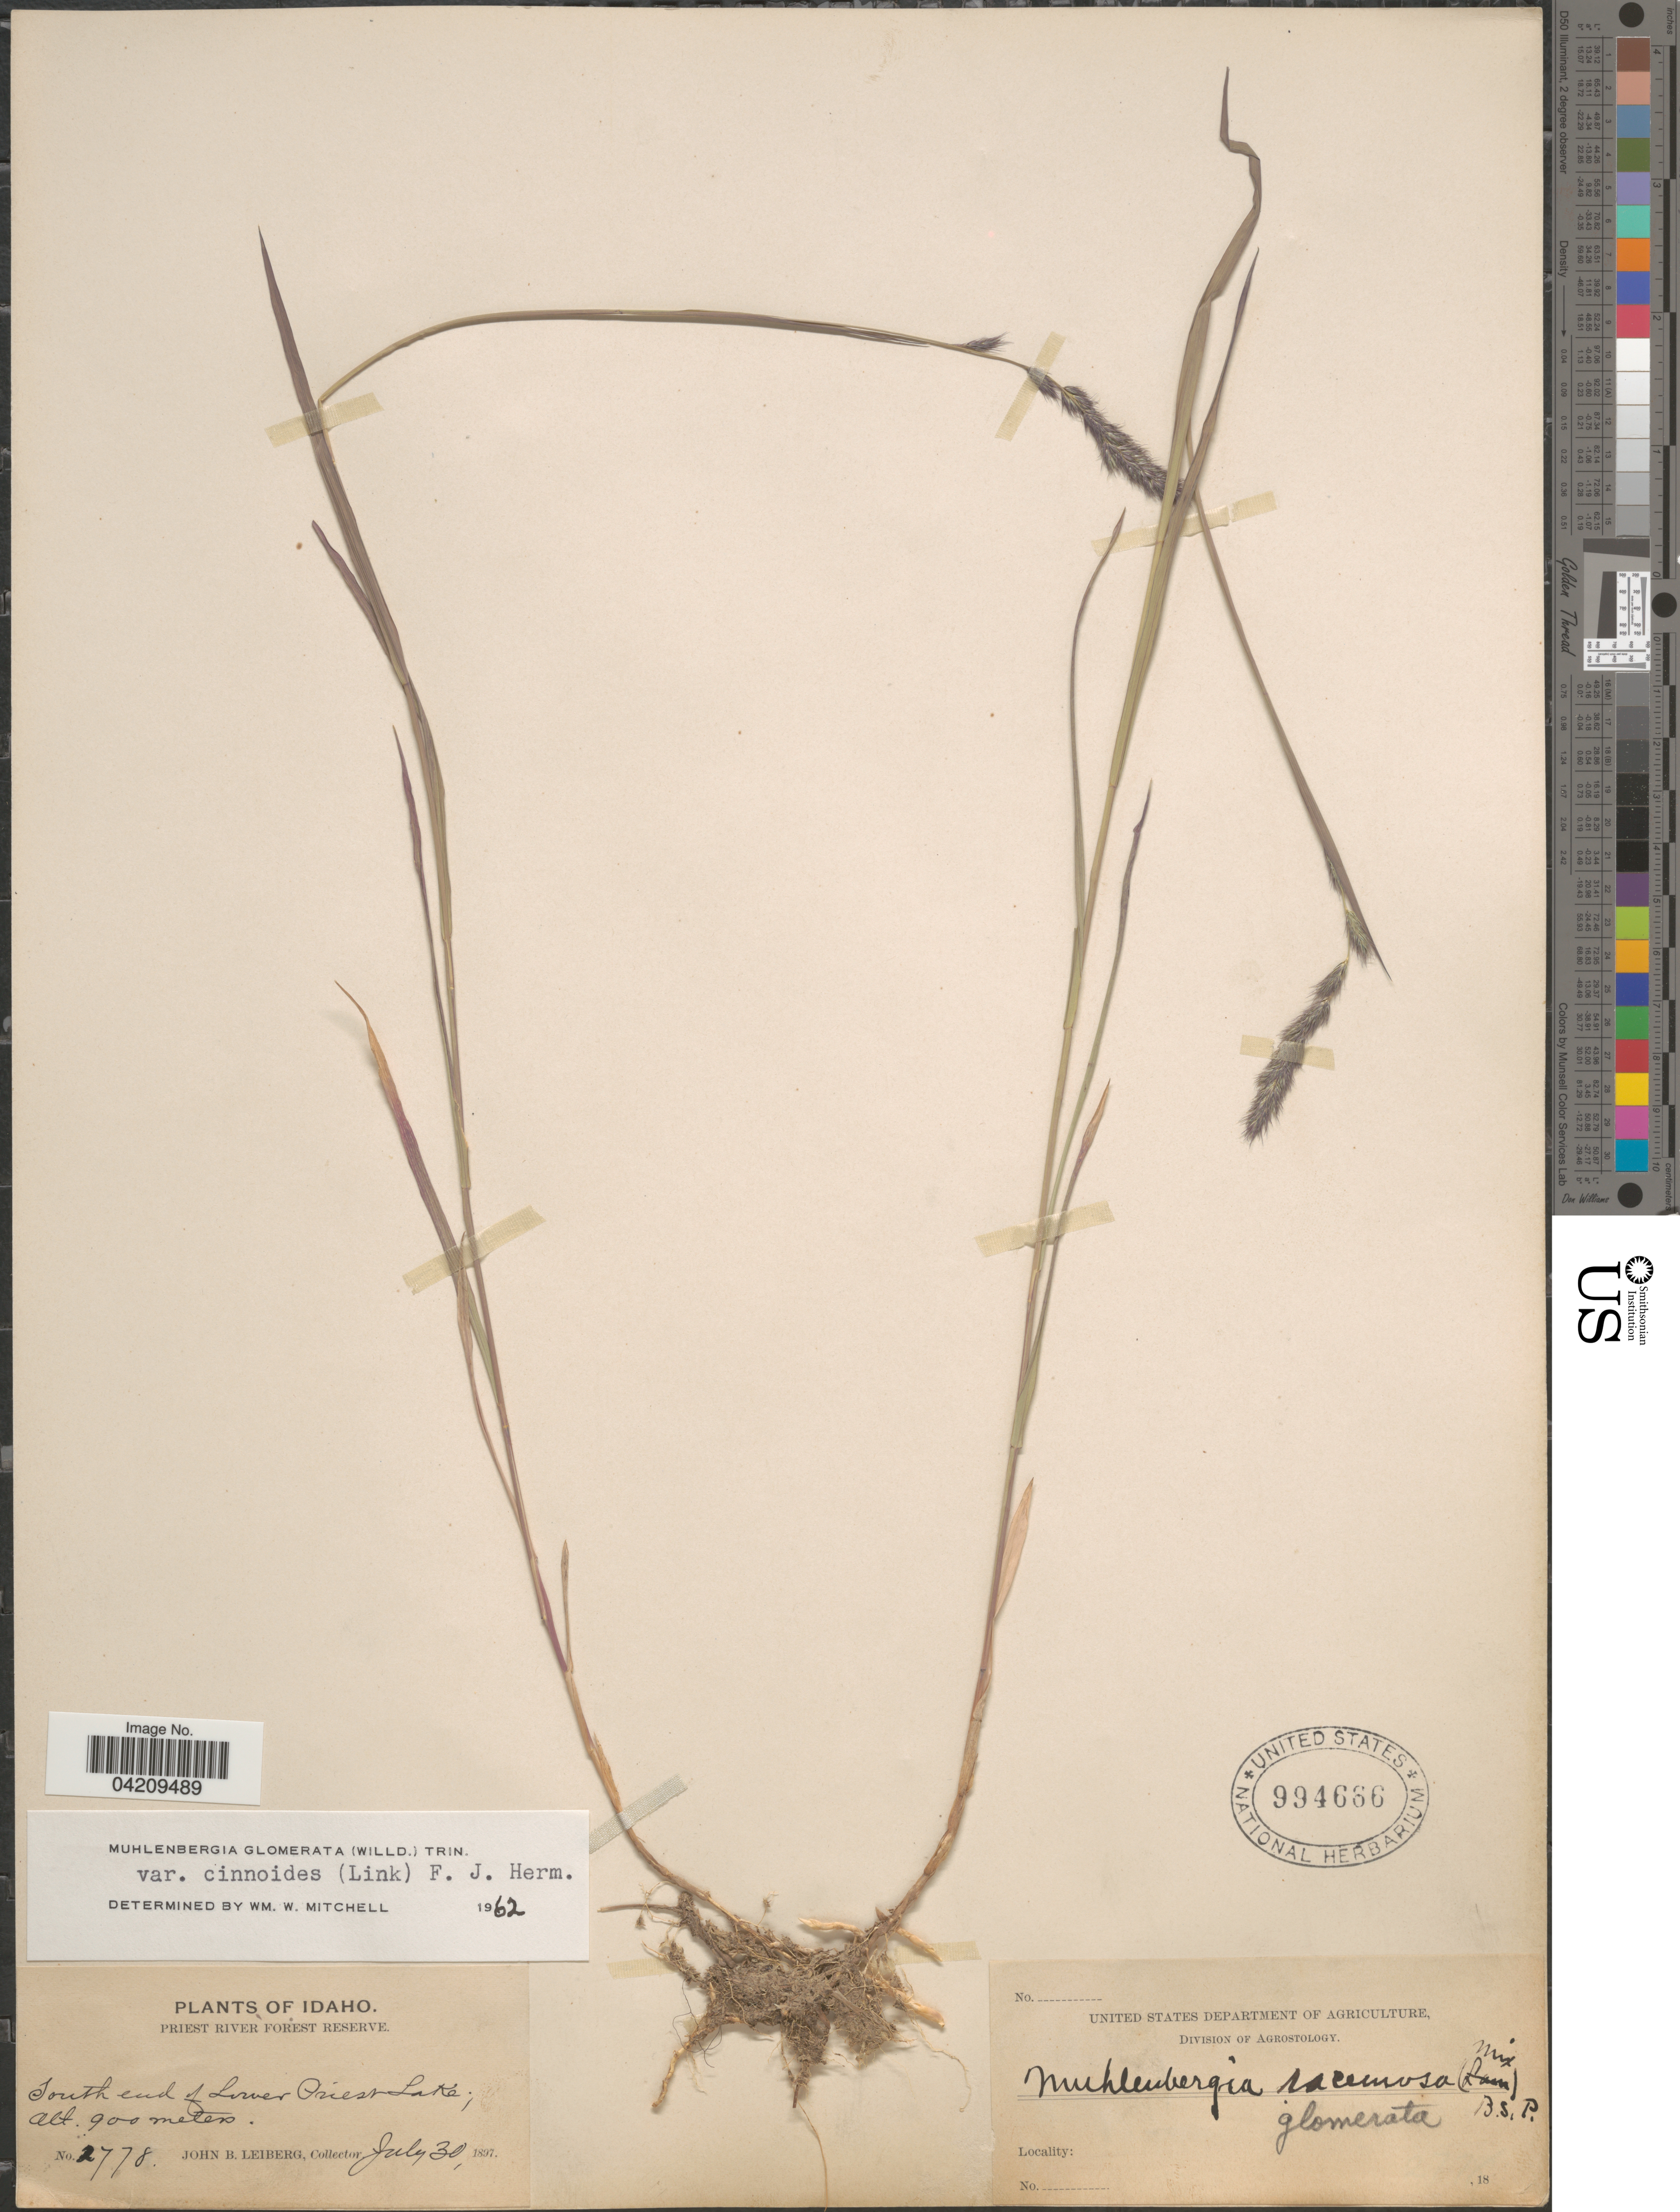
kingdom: Plantae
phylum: Tracheophyta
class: Liliopsida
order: Poales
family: Poaceae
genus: Muhlenbergia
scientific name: Muhlenbergia glomerata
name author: (Willd.) Trin.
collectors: J. B. Leiberg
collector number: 2778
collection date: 1897-07-30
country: United States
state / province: Idaho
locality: Priest River Forest Reserve. South end of Lower Priest Lake.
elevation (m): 900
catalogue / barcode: US 994666